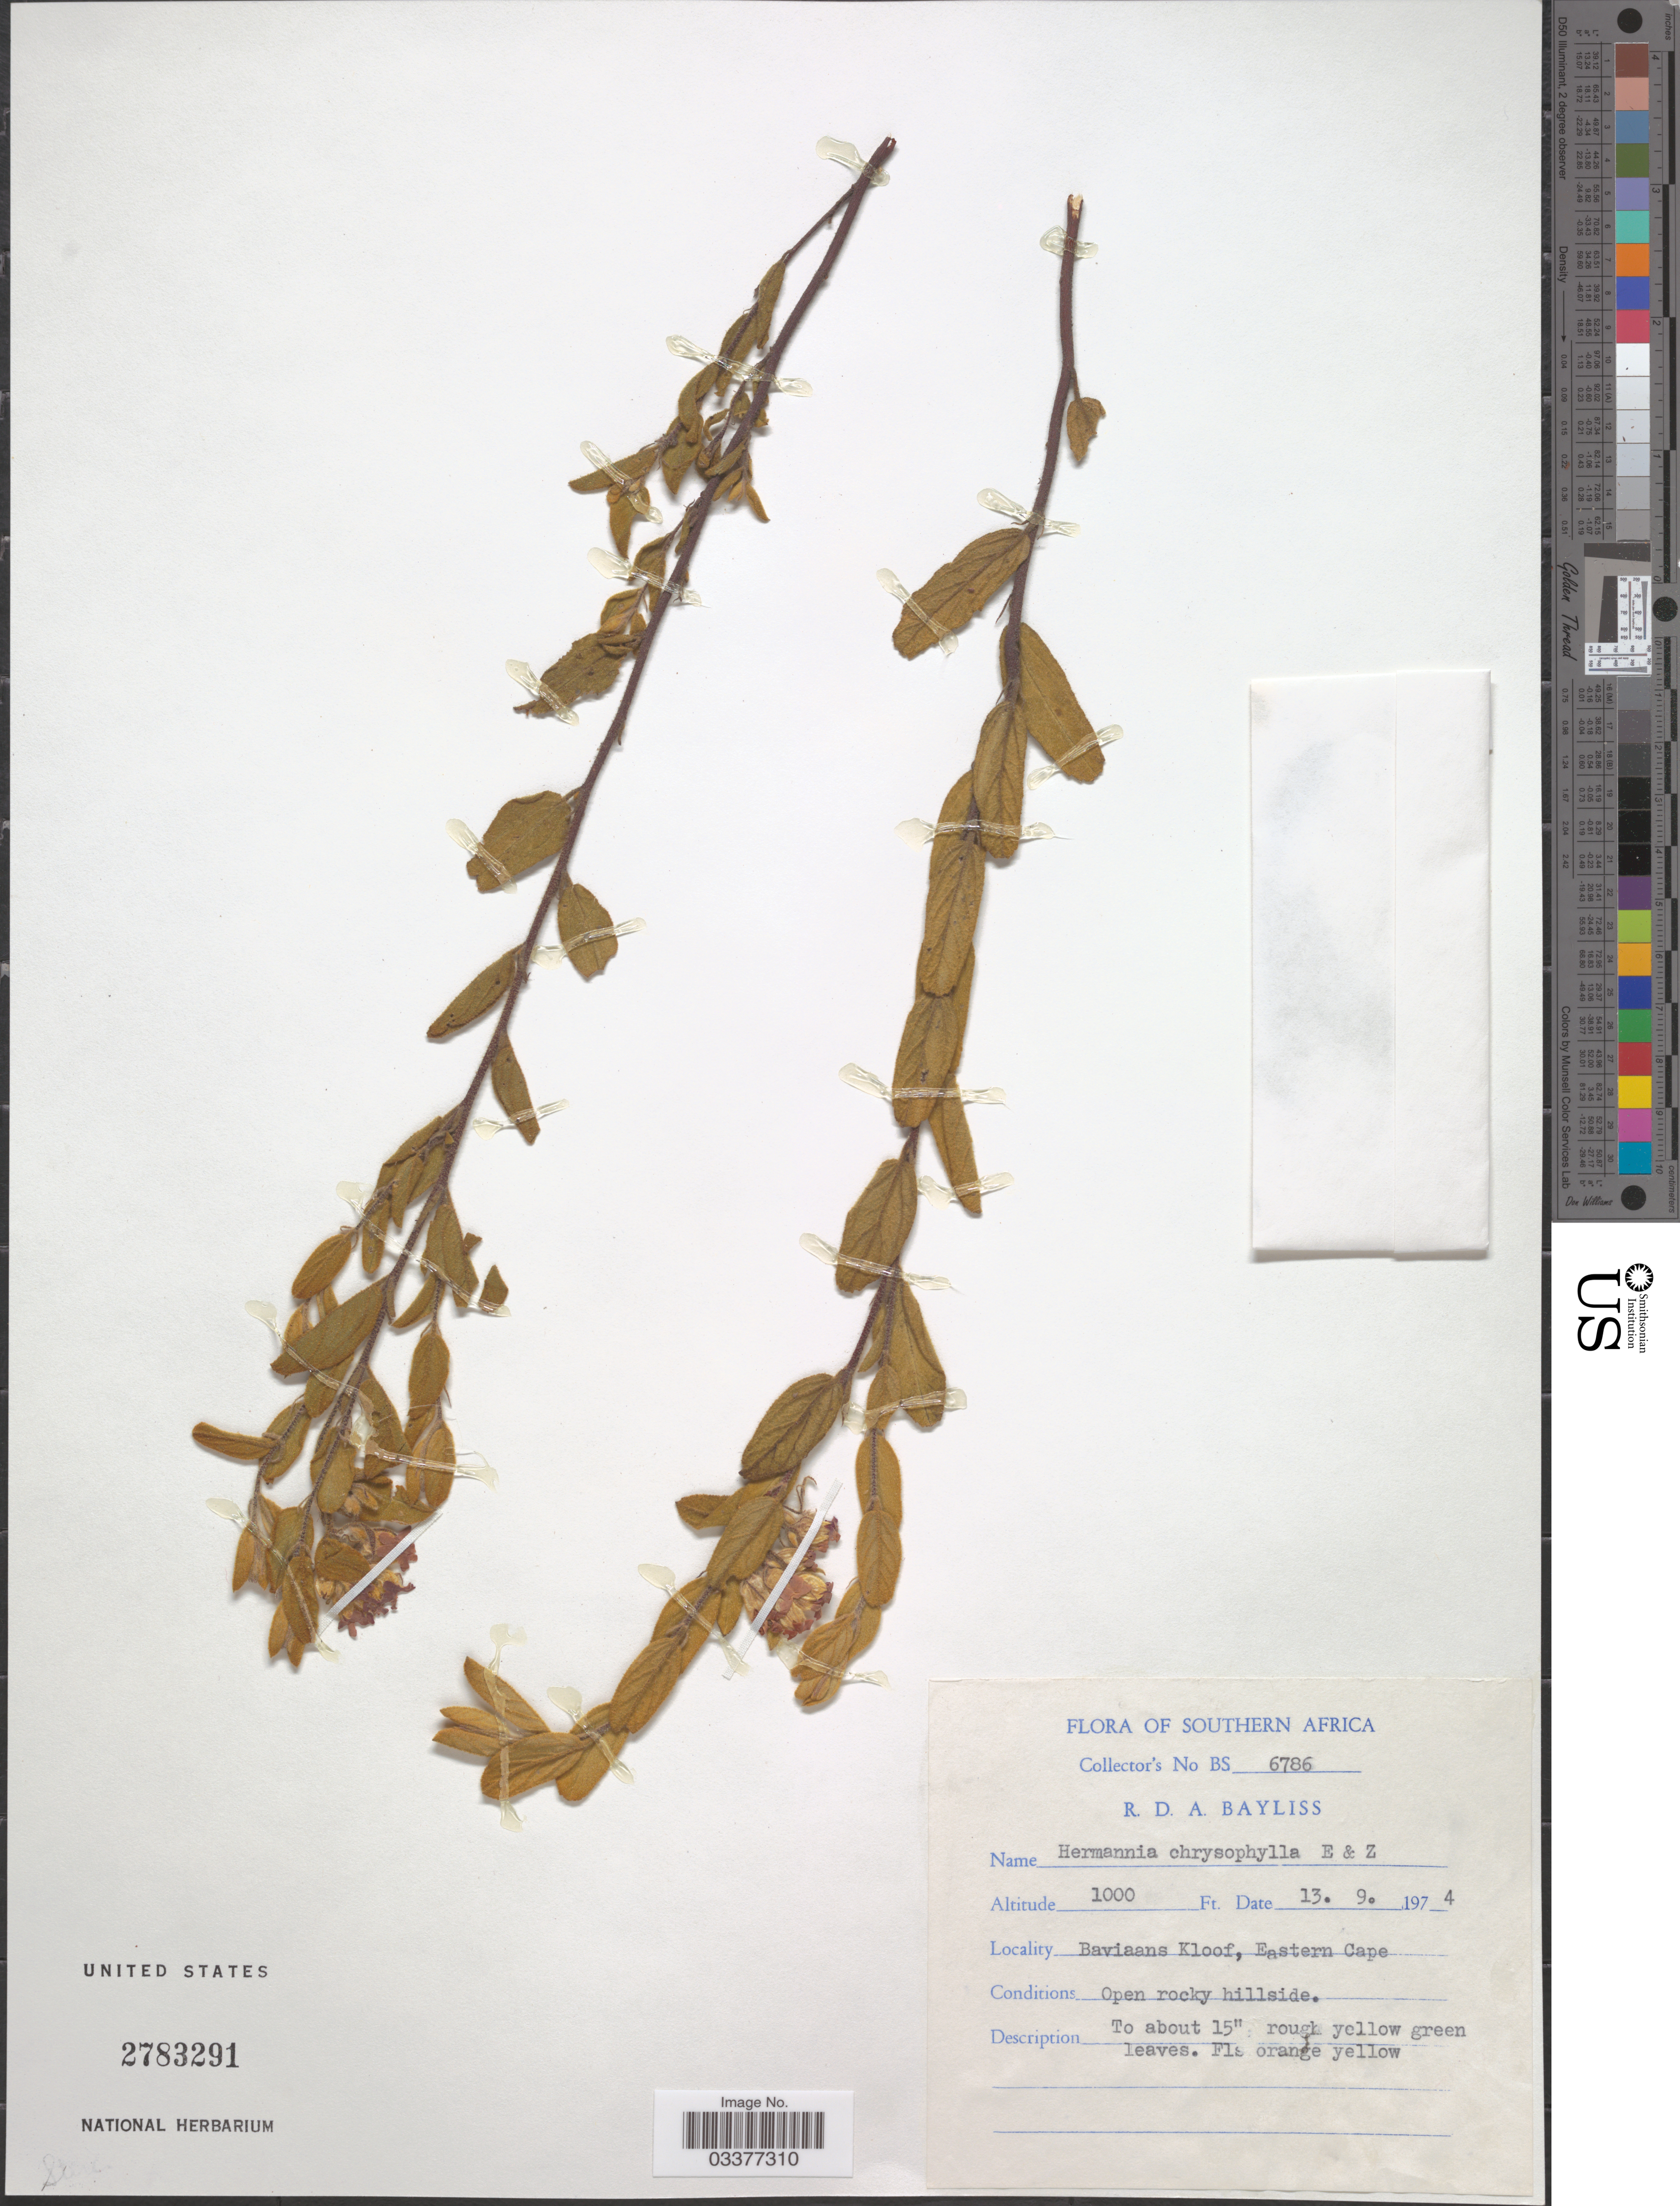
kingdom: Plantae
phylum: Tracheophyta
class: Magnoliopsida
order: Malvales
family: Malvaceae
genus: Hermannia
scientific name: Hermannia chrysophylla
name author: Eckl. & Zeyh.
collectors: R. Bayliss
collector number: BS6786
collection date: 1974-09-13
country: South Africa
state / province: Eastern Cape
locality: Southern Africa. Baviaans Kloof.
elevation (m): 305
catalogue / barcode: US 2783291